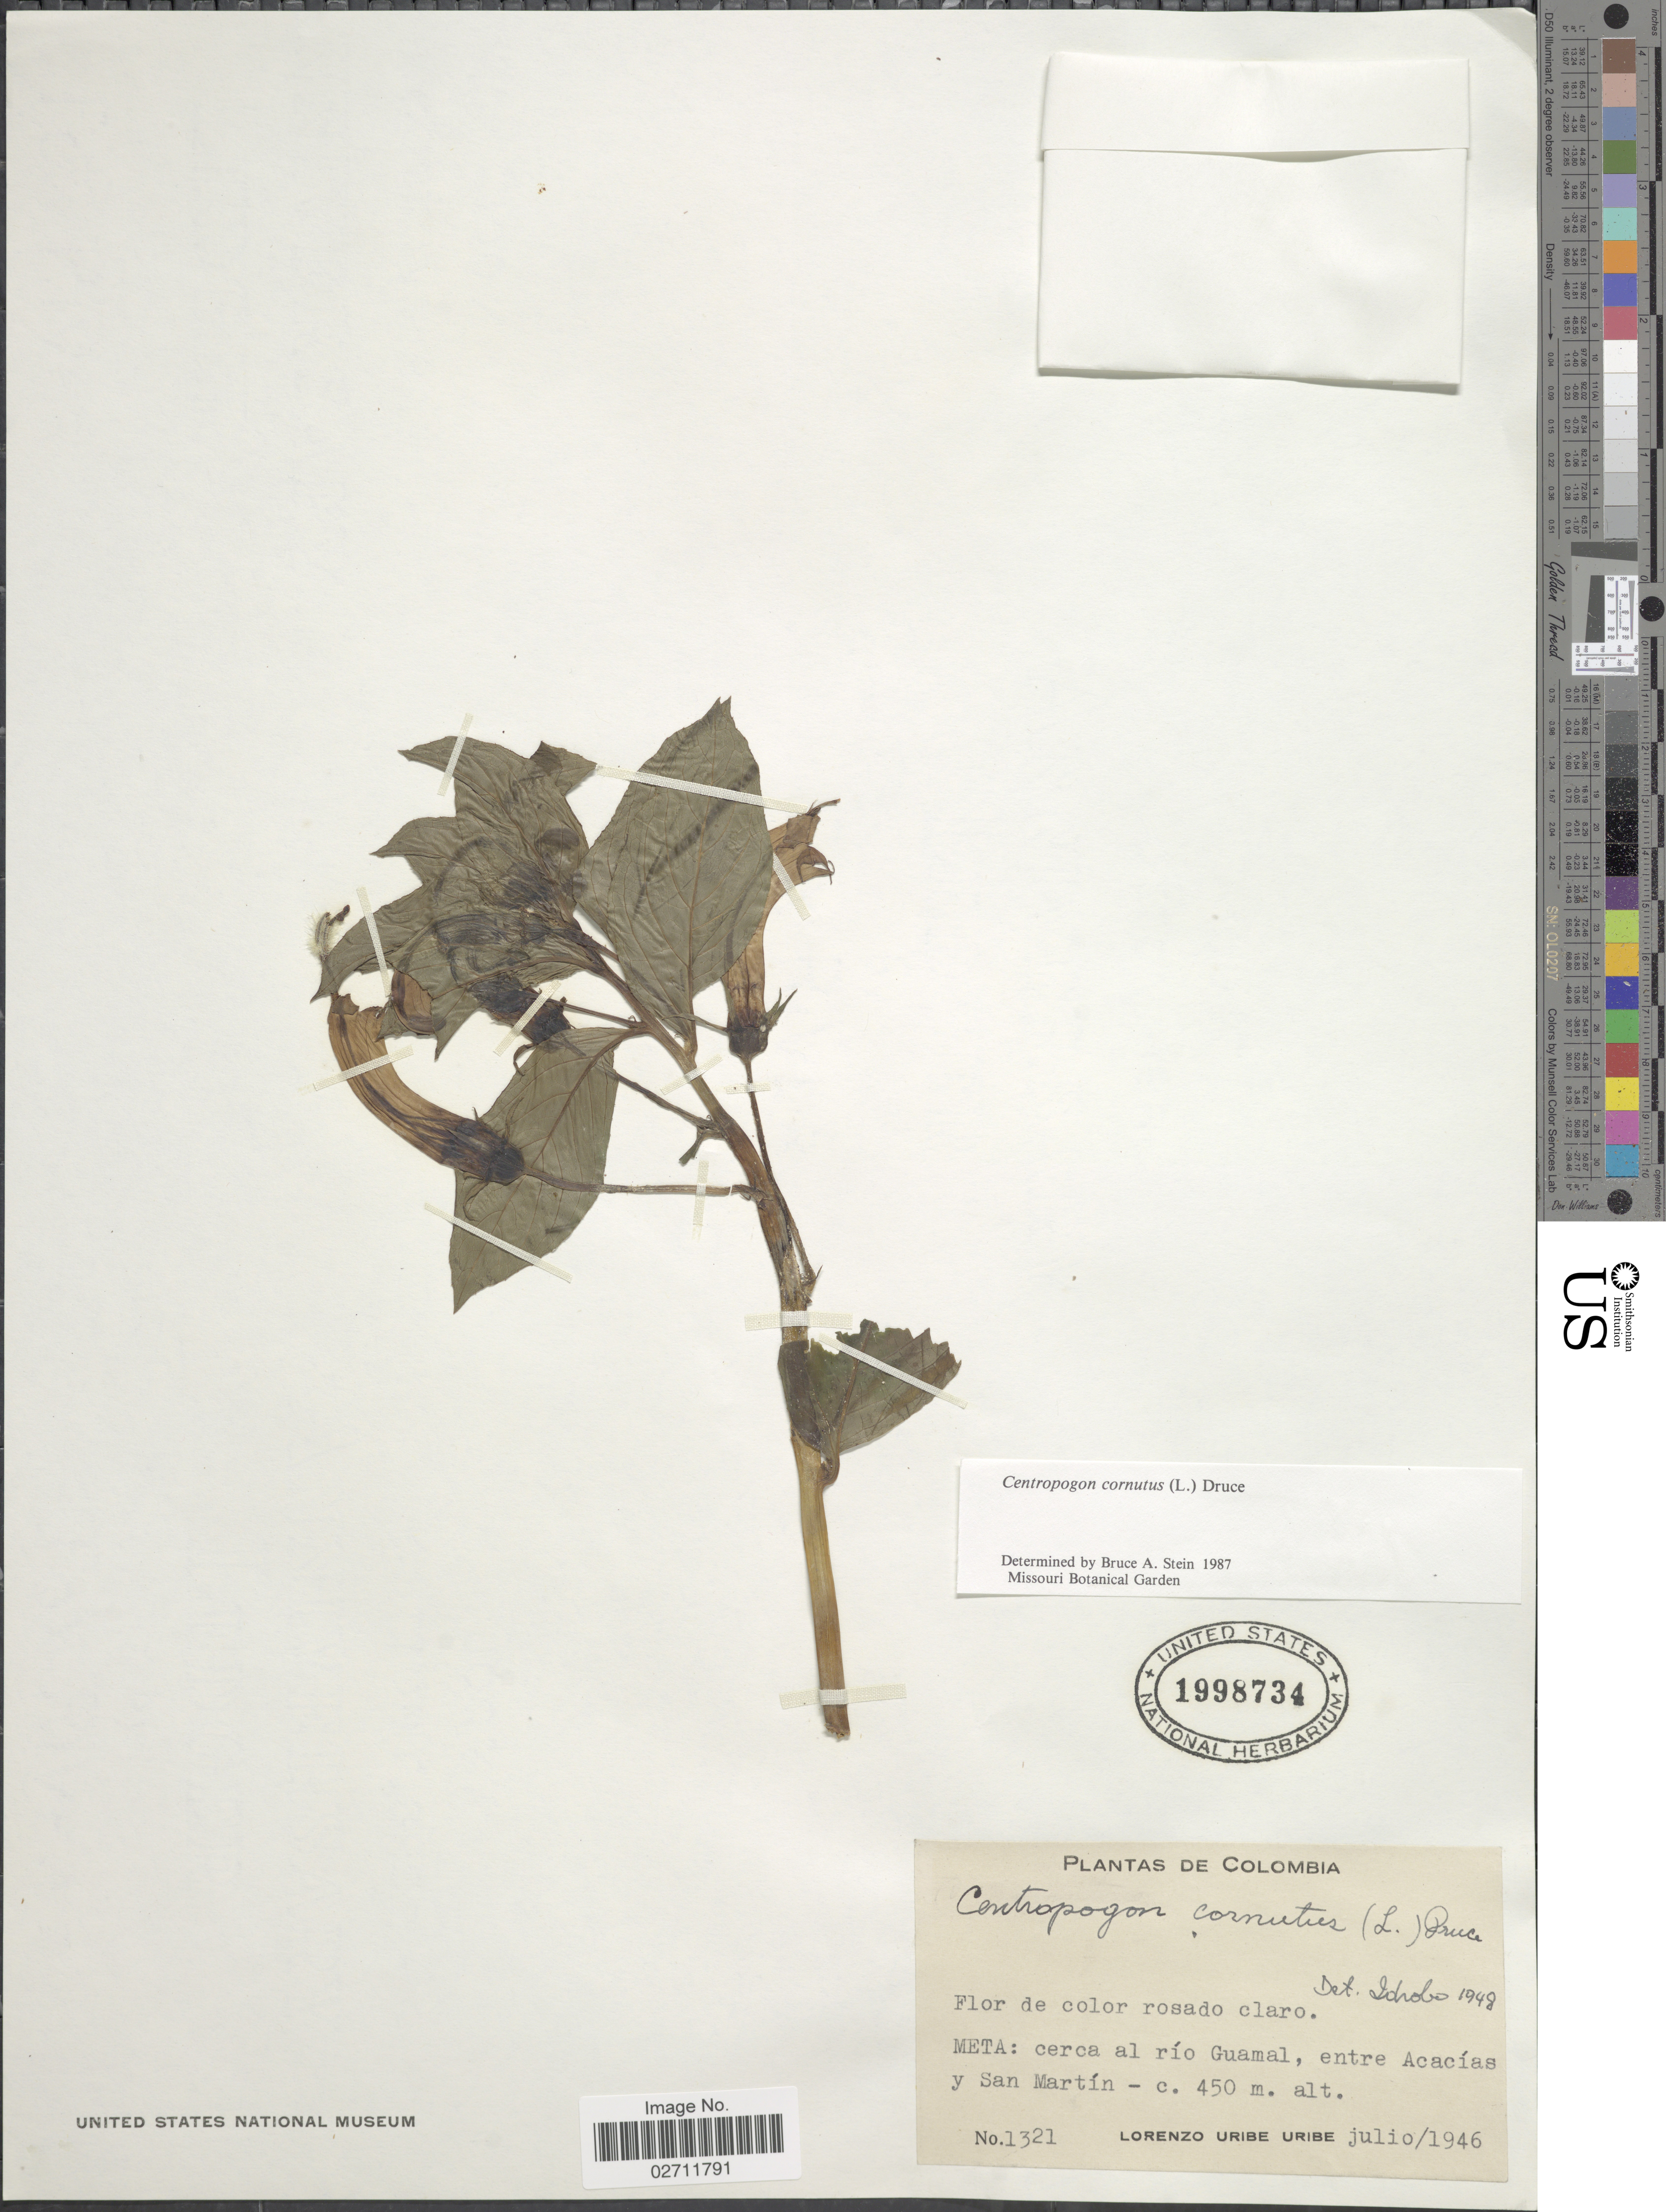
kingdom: Plantae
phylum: Tracheophyta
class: Magnoliopsida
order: Asterales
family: Campanulaceae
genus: Centropogon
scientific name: Centropogon cornutus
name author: (L.) Druce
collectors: L. Uribe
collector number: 1321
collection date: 1946-07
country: Colombia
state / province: Meta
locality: Cerca al rio Guamal, entre Acacias y San Martin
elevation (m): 450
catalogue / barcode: US 1998734